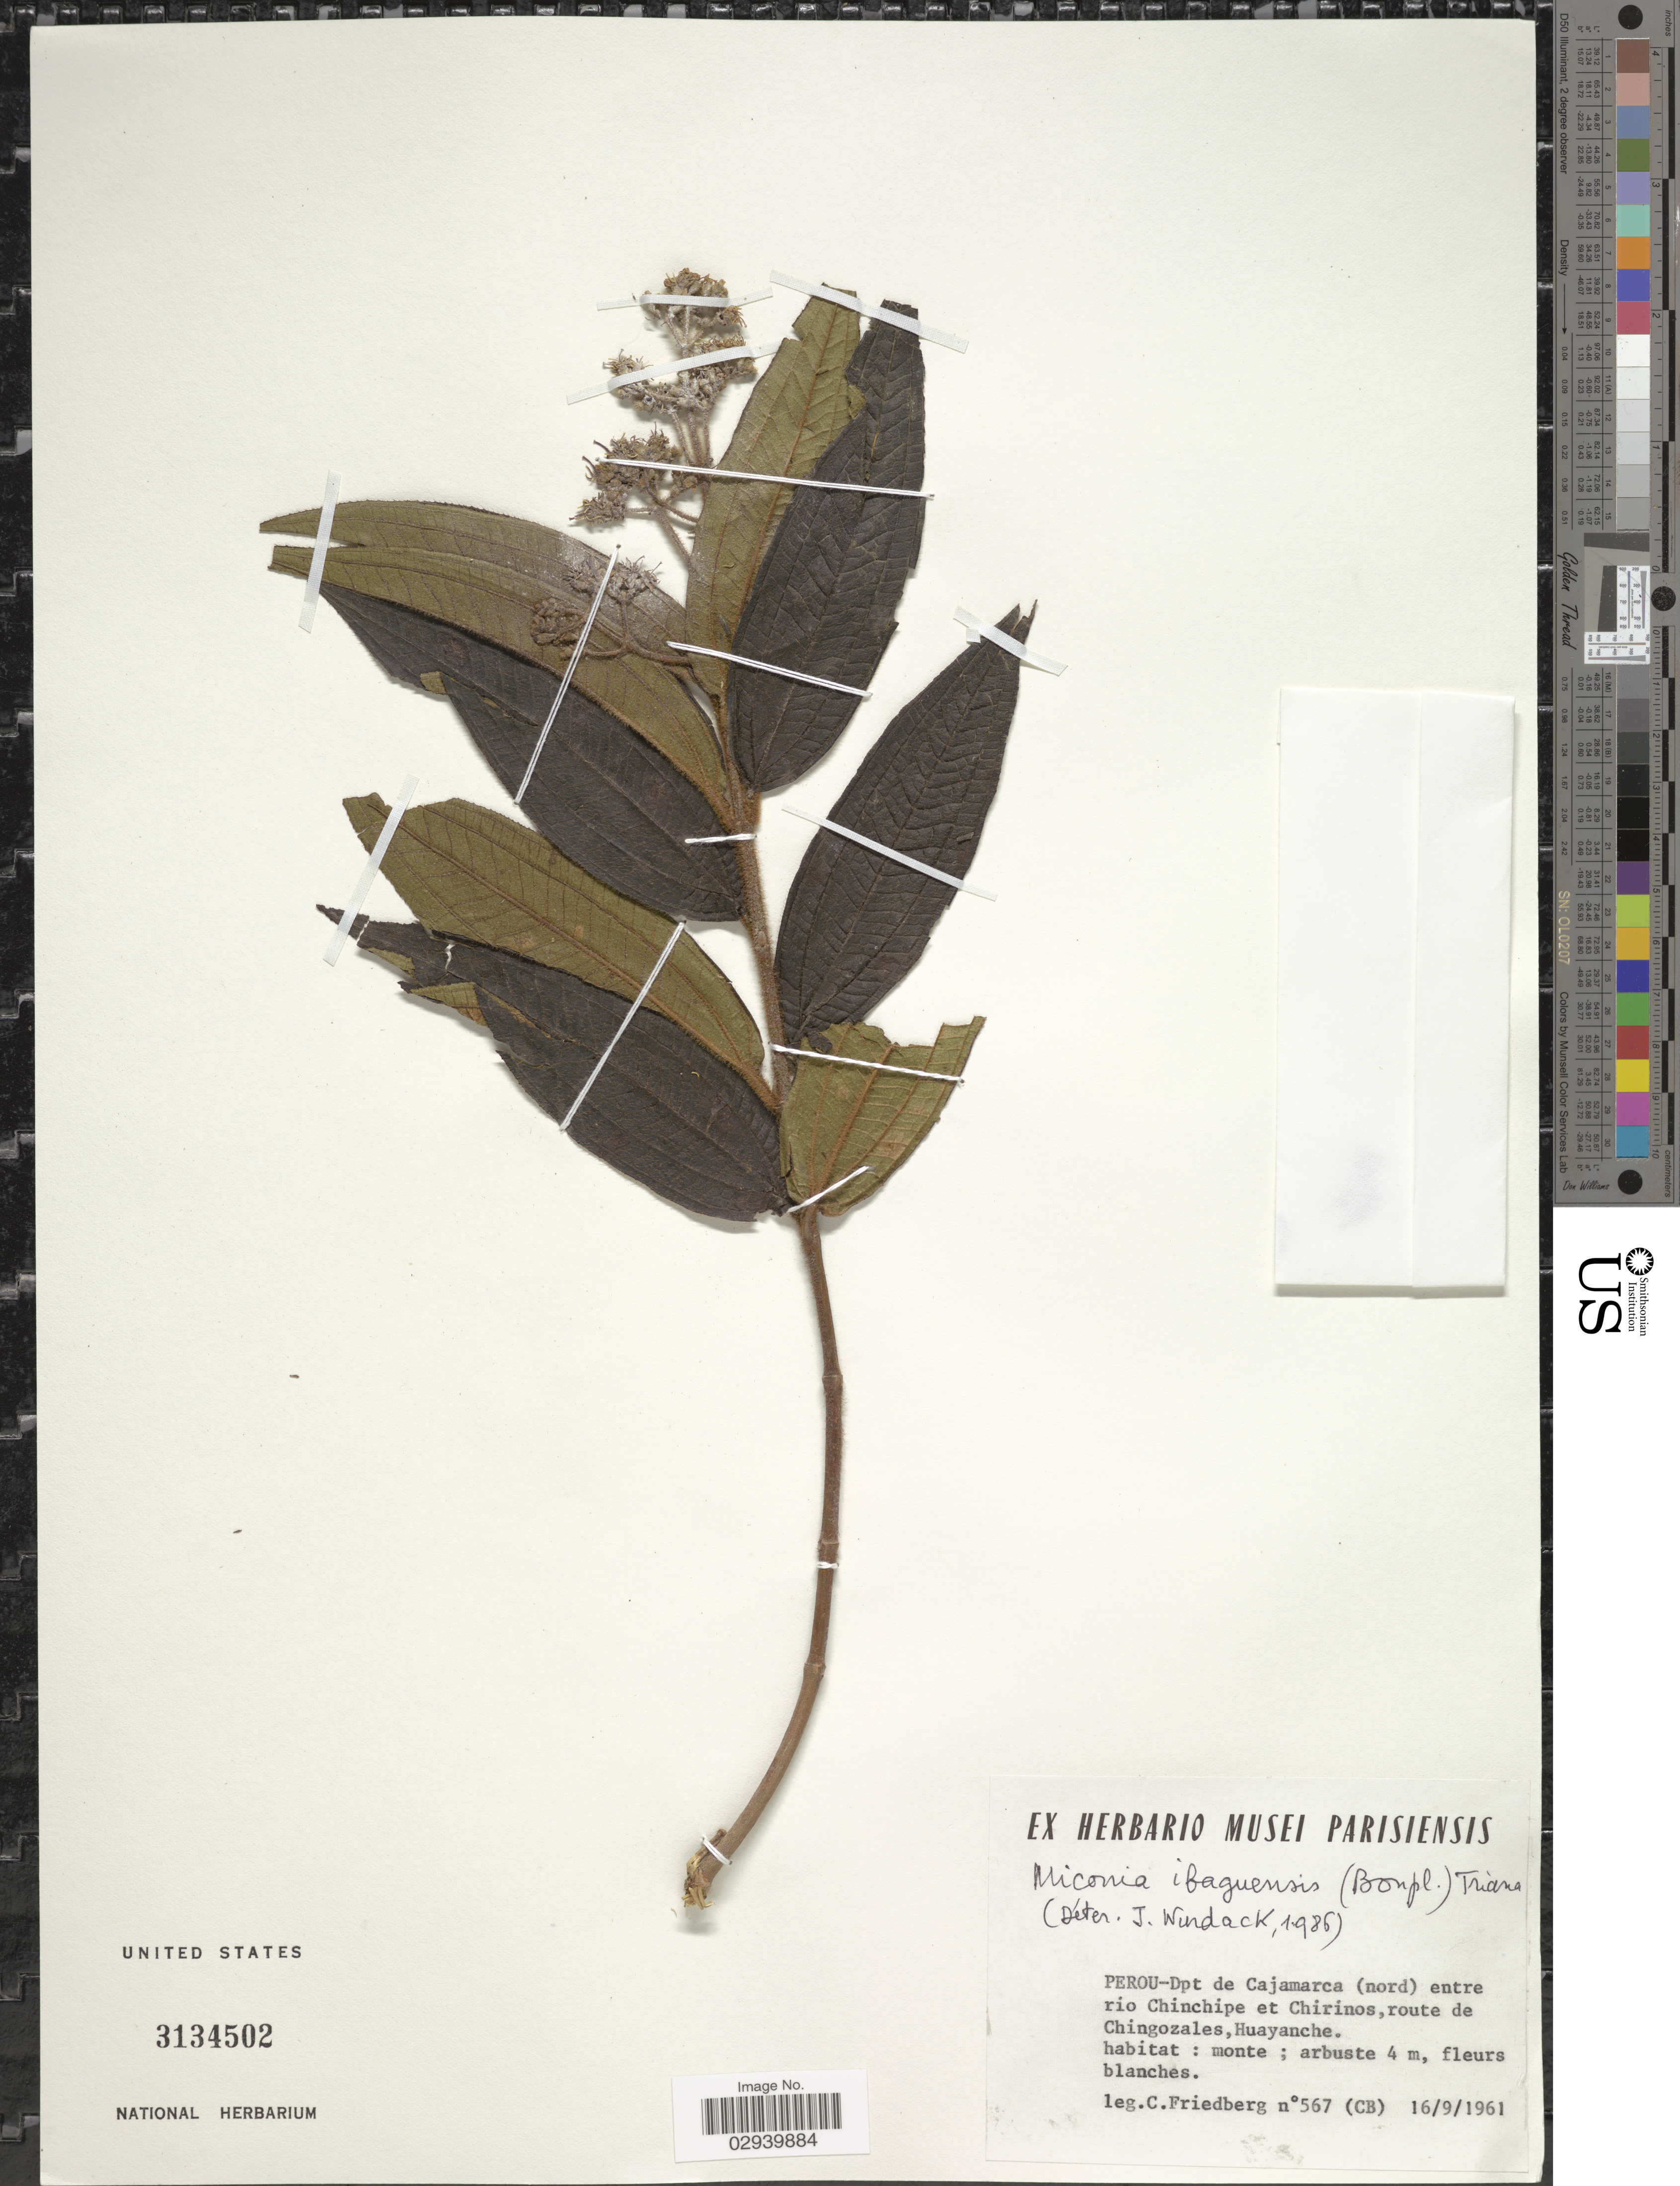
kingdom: Plantae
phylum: Tracheophyta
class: Magnoliopsida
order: Myrtales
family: Melastomataceae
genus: Miconia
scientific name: Miconia ibaguensis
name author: (Bonpl.) Triana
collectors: C. Friedberg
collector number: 567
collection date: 1961-09-16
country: Peru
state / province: Cajamarca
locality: Perou- Dpt de Cajamarca (nord) entre rio Chinchipe et Chirinos, route de Chingozales, Huayanche.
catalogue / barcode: US 3134502